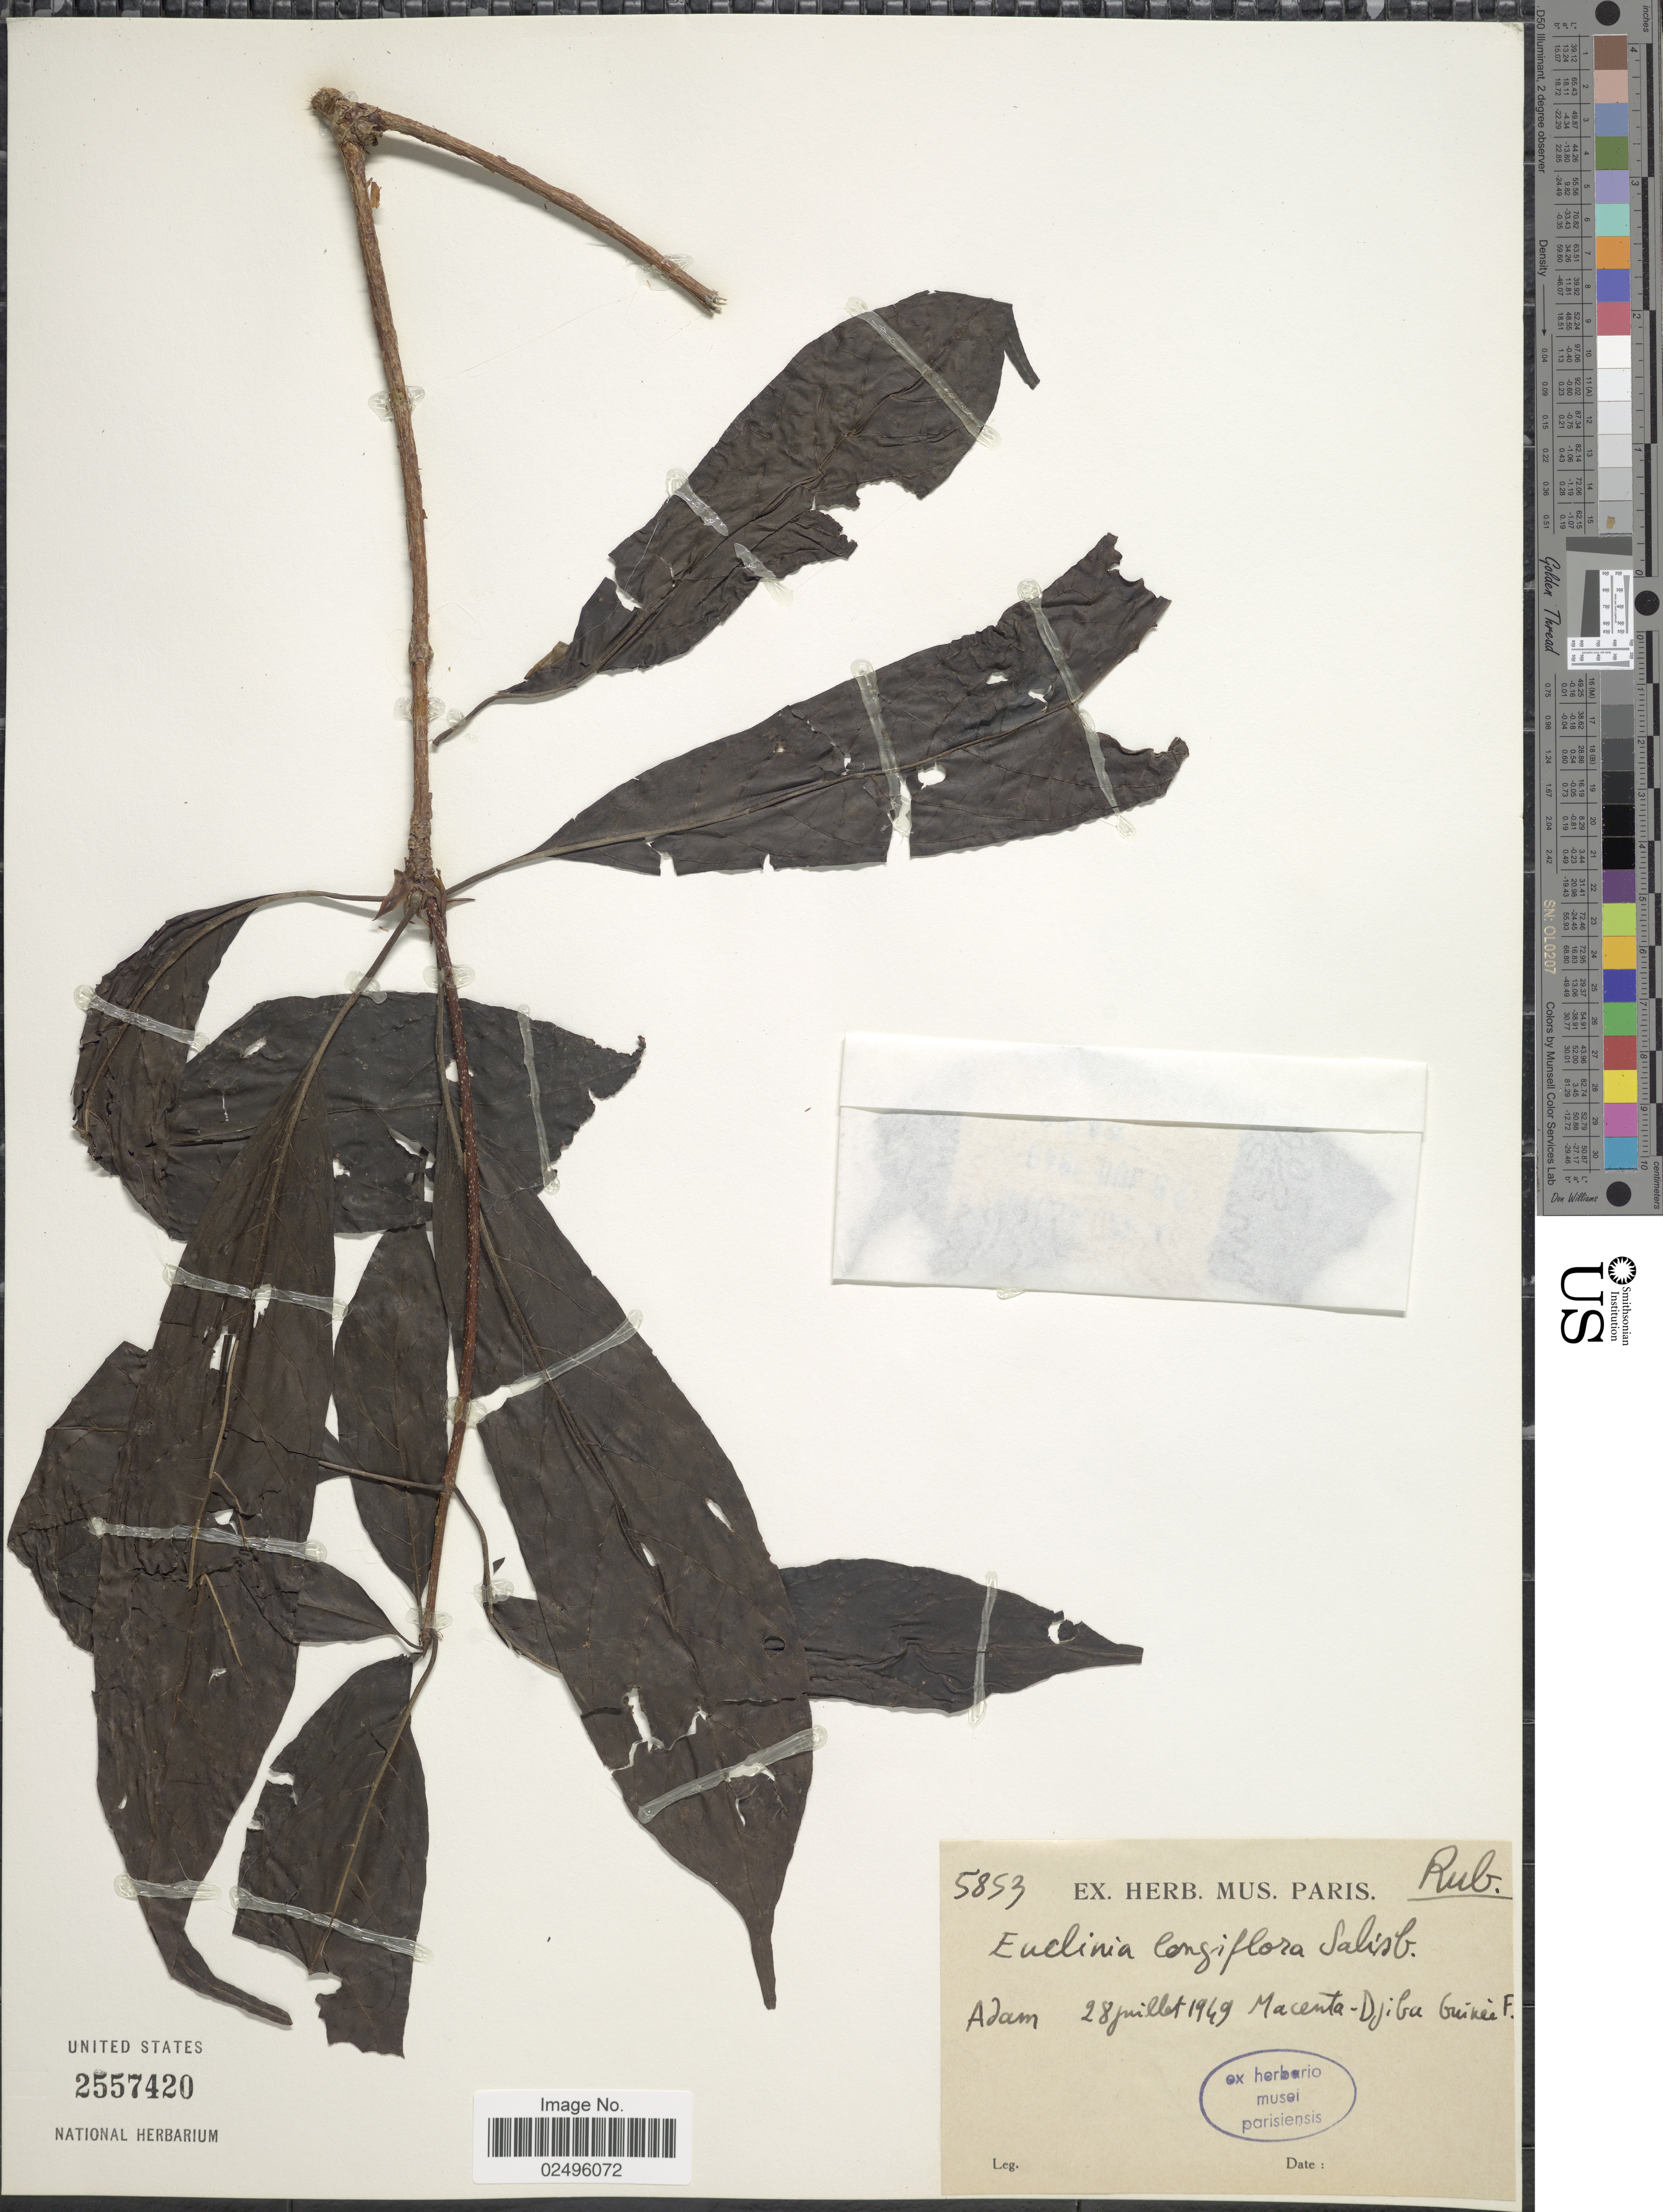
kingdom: Plantae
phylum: Tracheophyta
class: Magnoliopsida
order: Gentianales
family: Rubiaceae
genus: Euclinia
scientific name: Euclinia longiflora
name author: Salisb.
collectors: -- Adam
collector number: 5853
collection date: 1949-07-28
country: Guinea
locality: Macenta-Djibu Guinée F. [interpreted]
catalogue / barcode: US 2557420